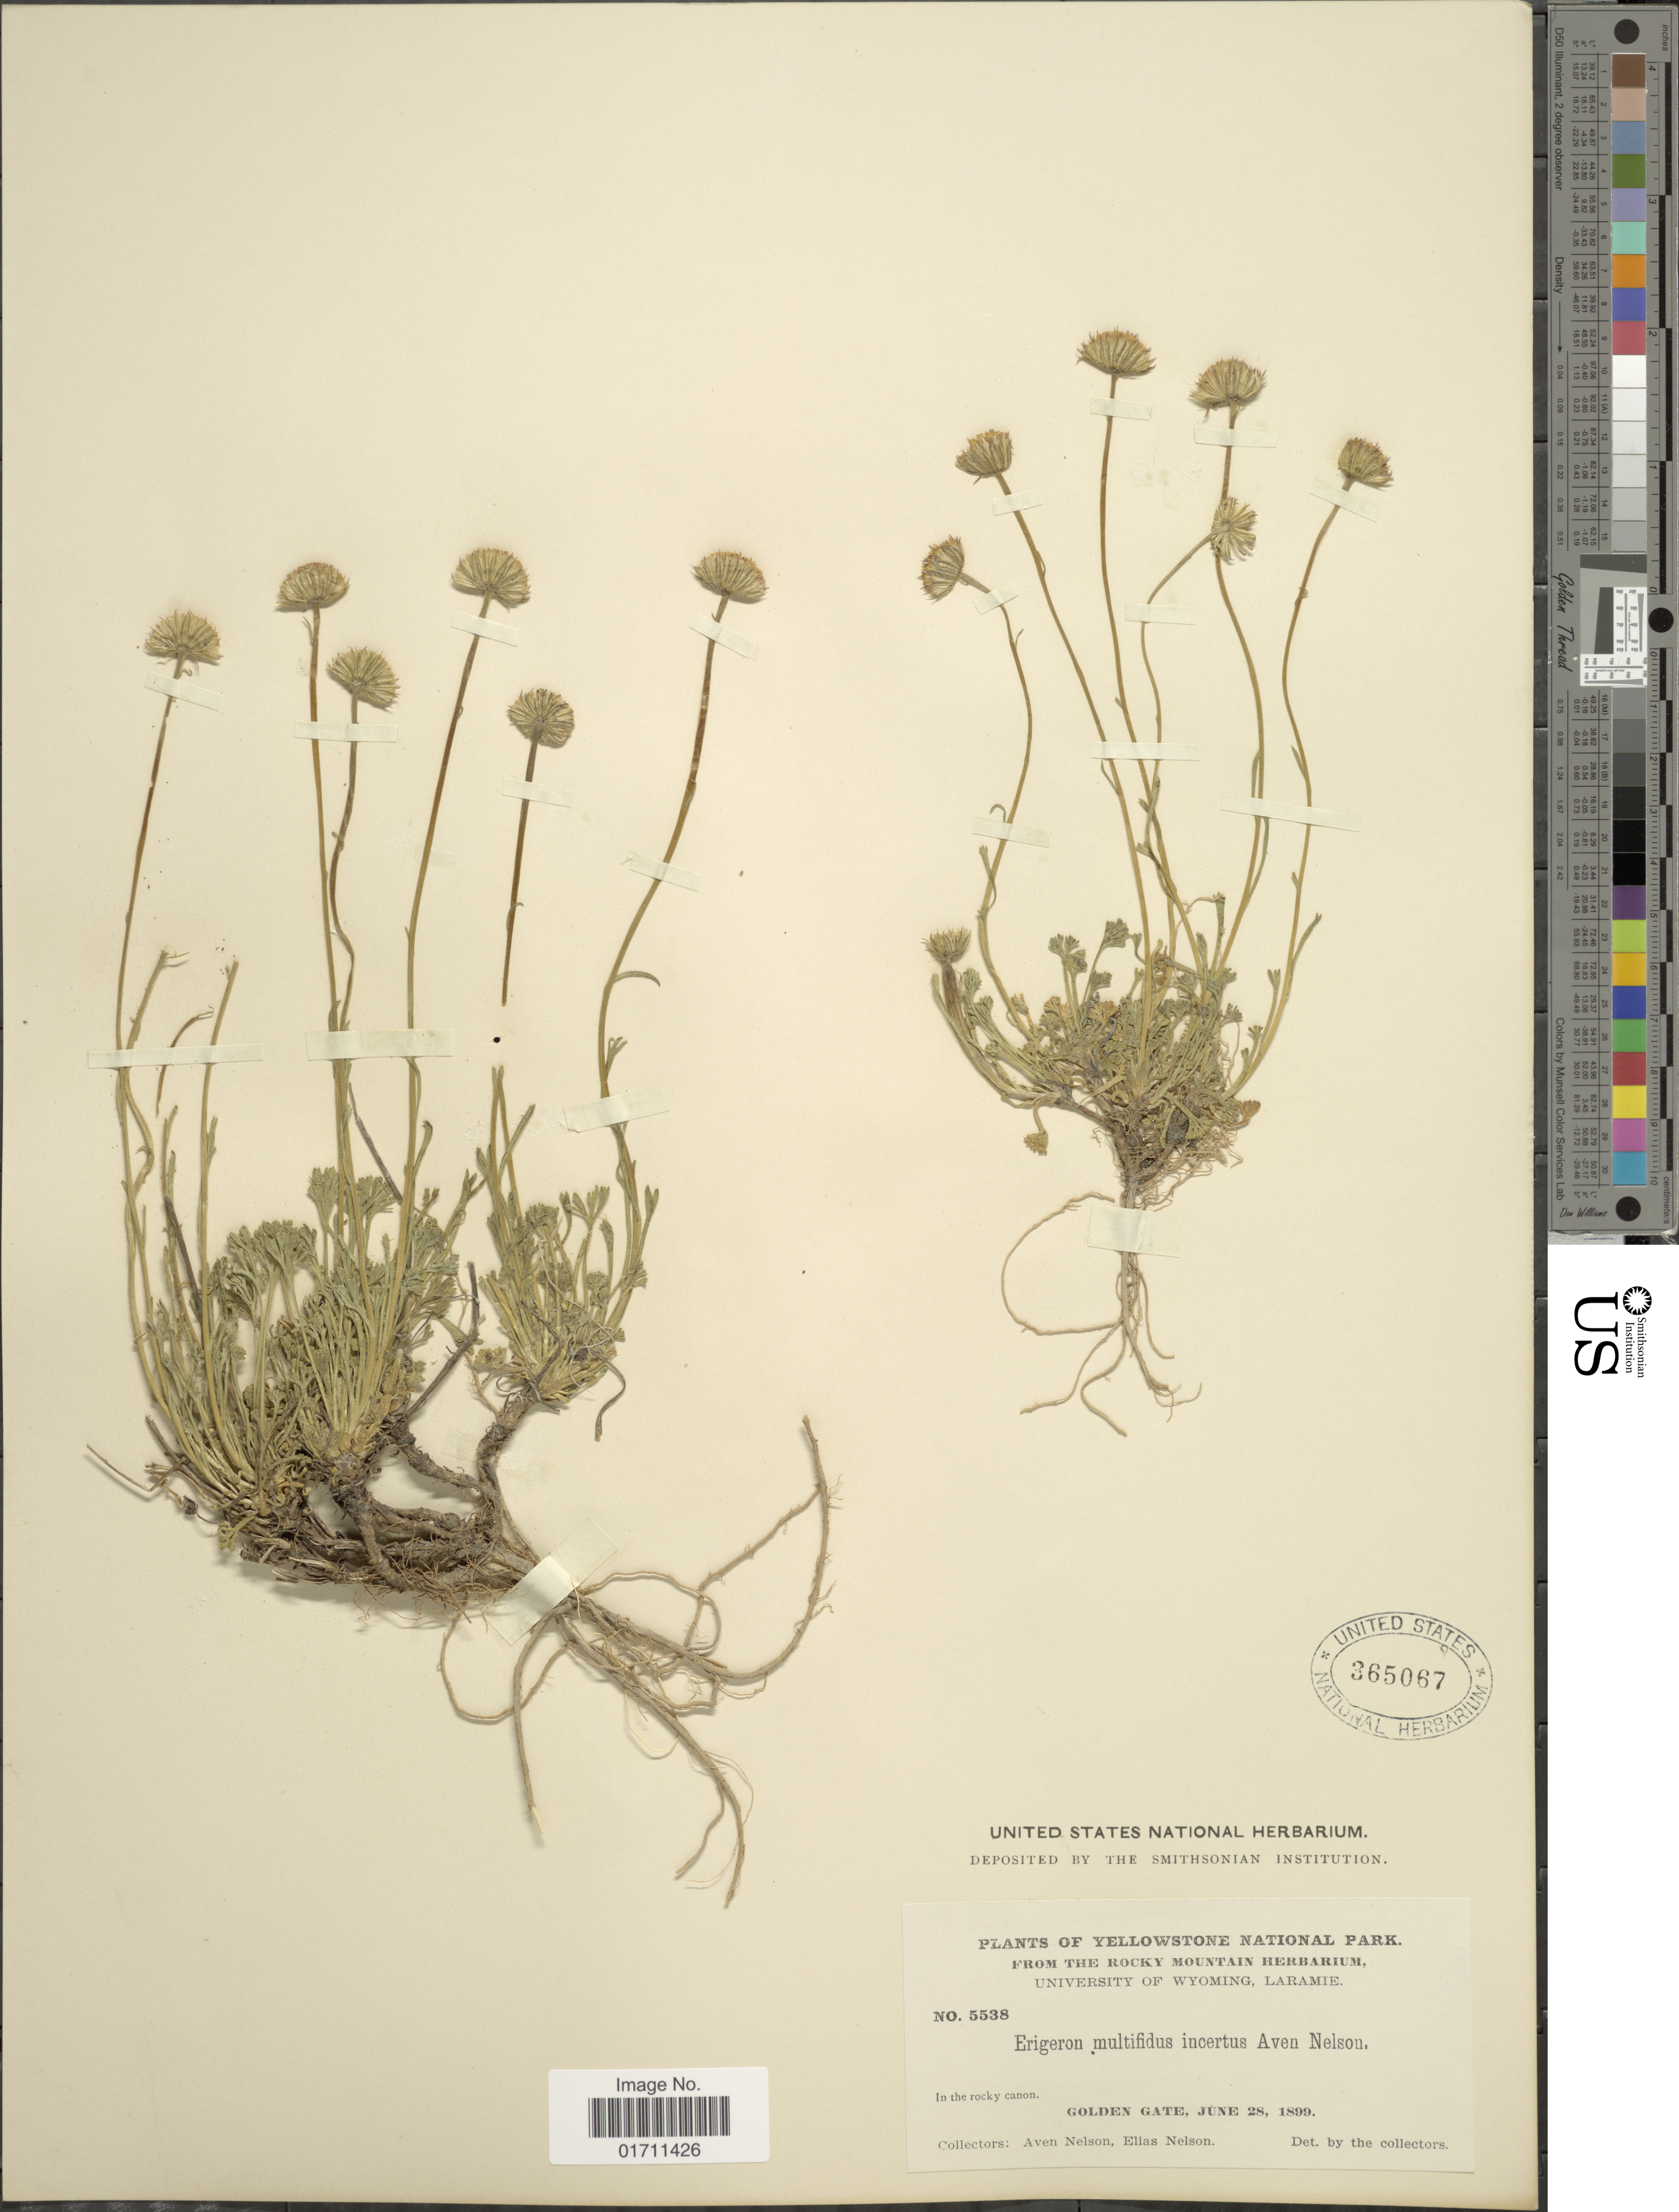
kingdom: Plantae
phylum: Tracheophyta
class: Magnoliopsida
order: Asterales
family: Asteraceae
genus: Erigeron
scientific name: Erigeron compositus subsp. discoideus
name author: (A. Gray) Piper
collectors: A. Nelson & E. Nelson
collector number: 5538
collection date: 1899-06-28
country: United States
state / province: Wyoming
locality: Yellowstone National Park, In the rocky canon, Golden Gate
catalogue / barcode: US 365067